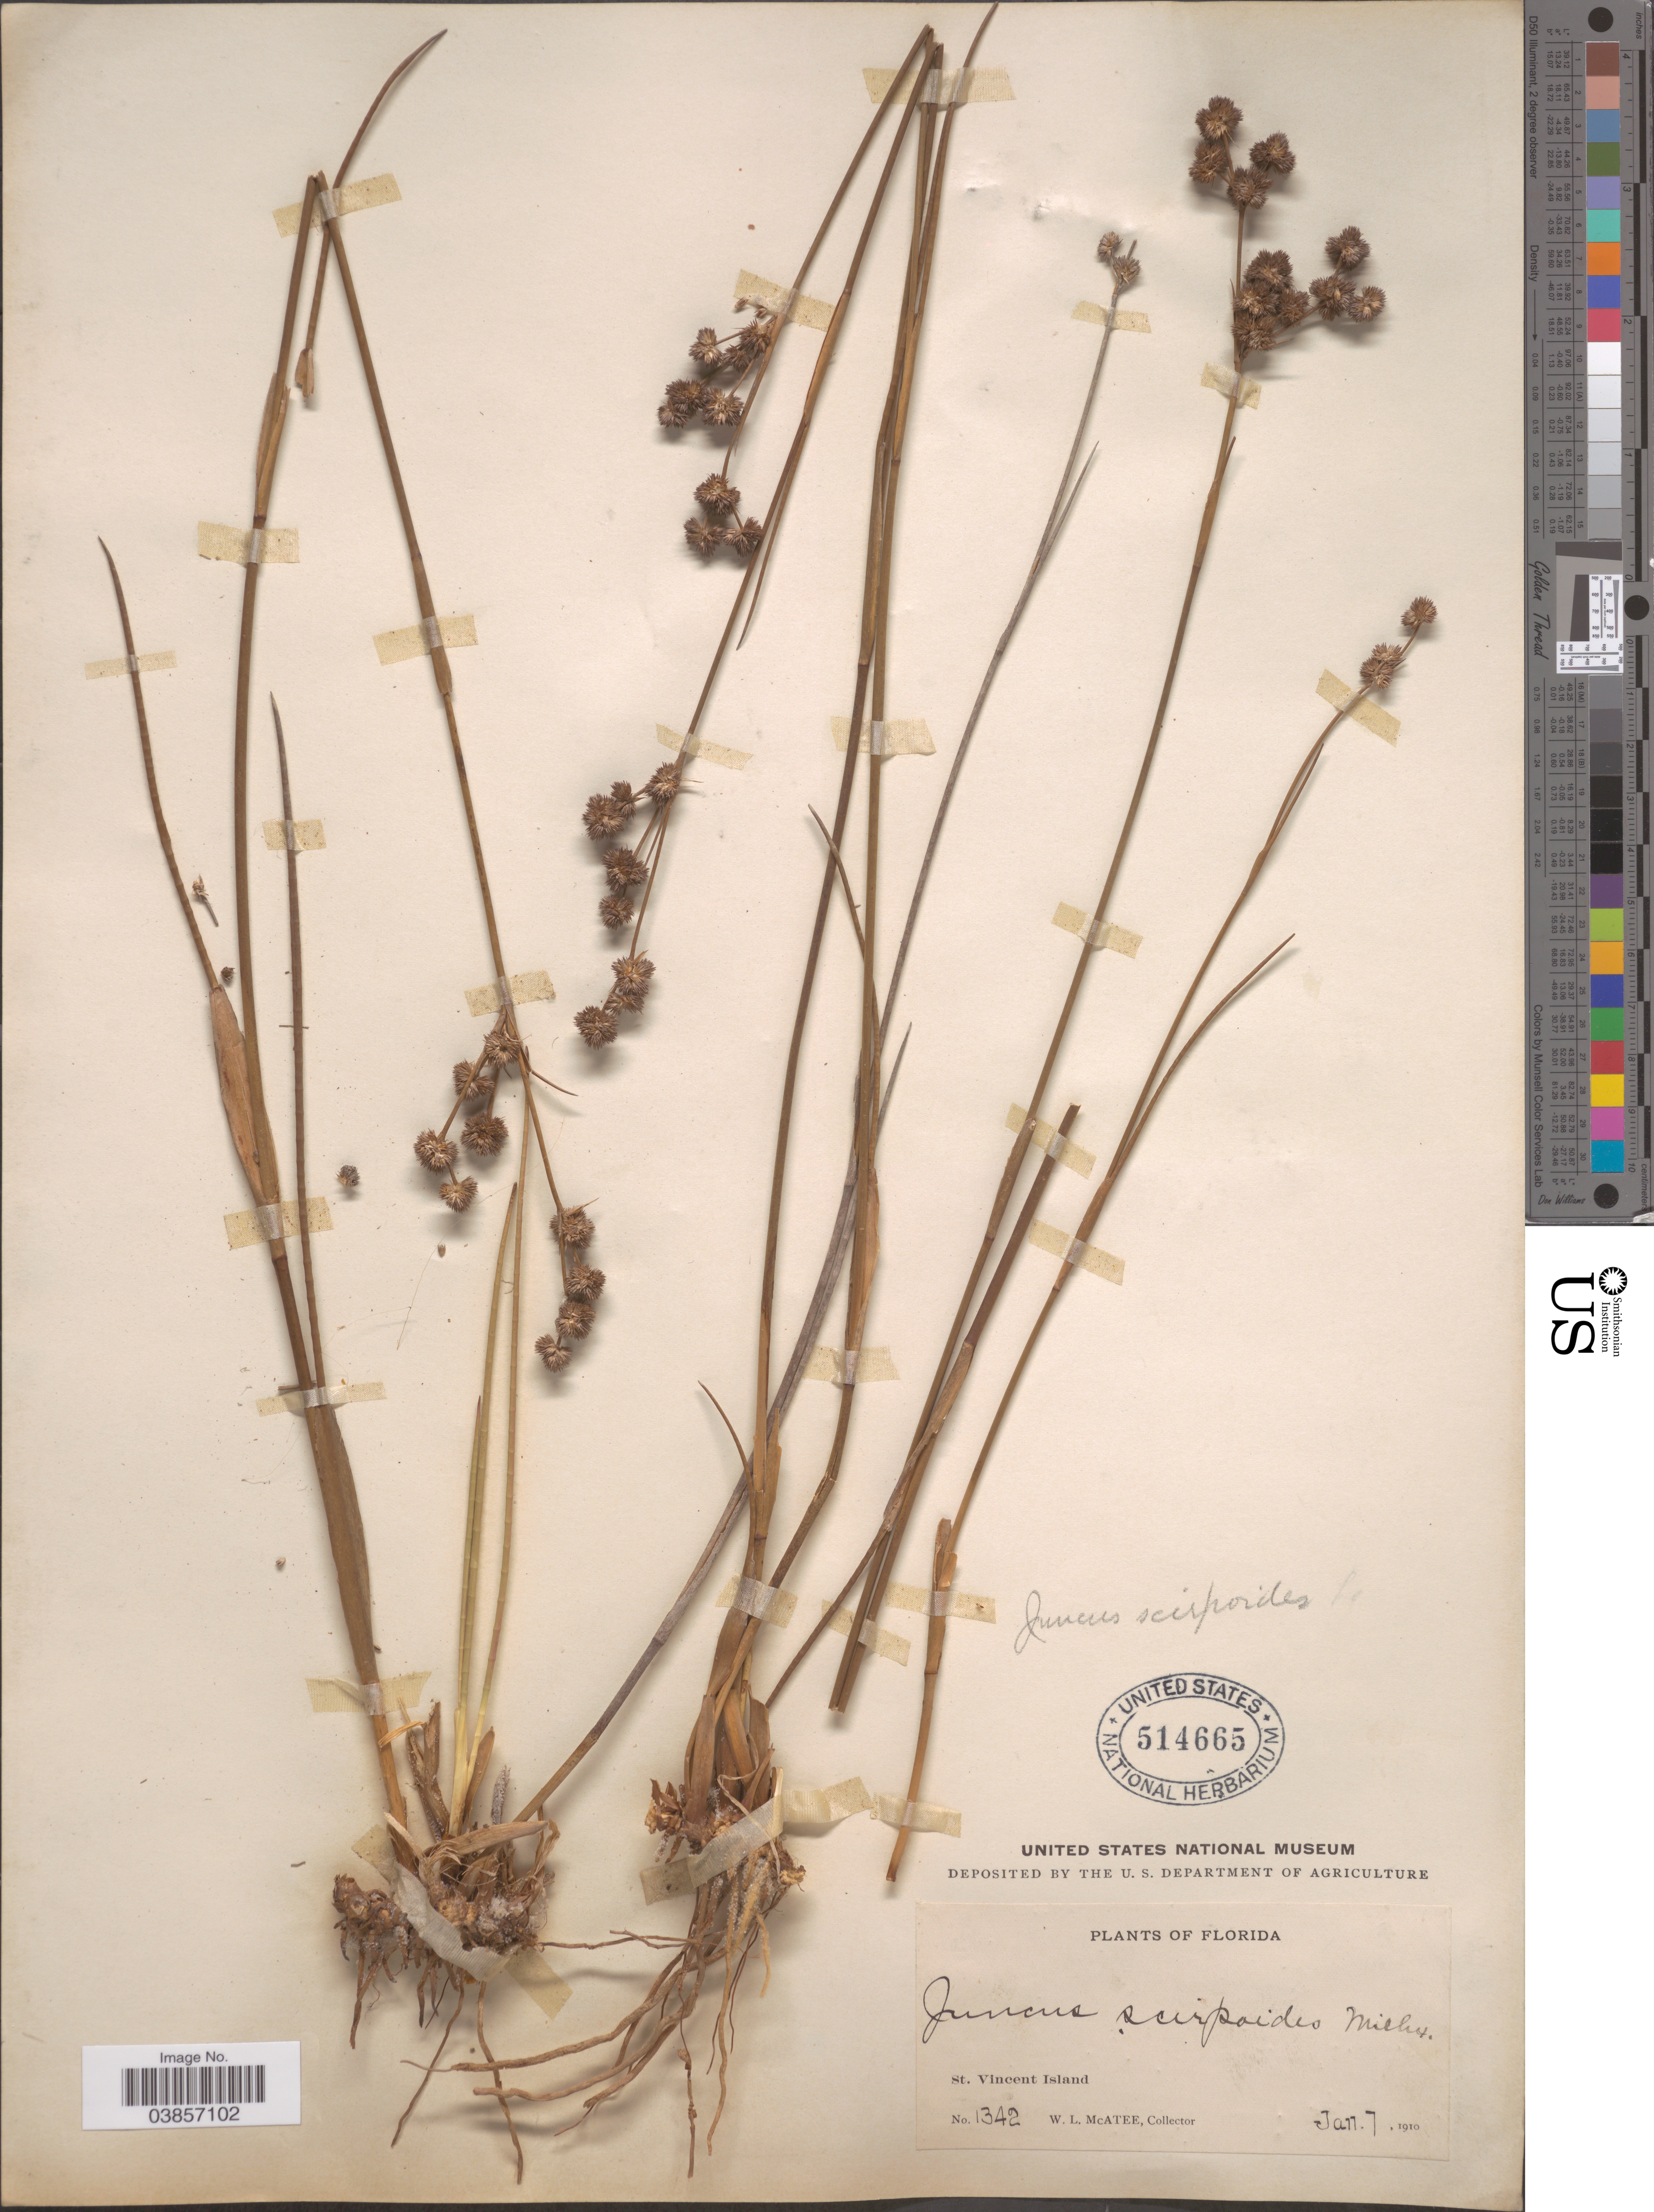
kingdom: Plantae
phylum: Tracheophyta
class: Liliopsida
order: Poales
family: Juncaceae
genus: Juncus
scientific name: Juncus scirpoides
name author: Lam.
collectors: W. McAtee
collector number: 1342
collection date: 1910-01-07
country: United States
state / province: Florida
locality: St. Vincent Island.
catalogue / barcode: US 514665